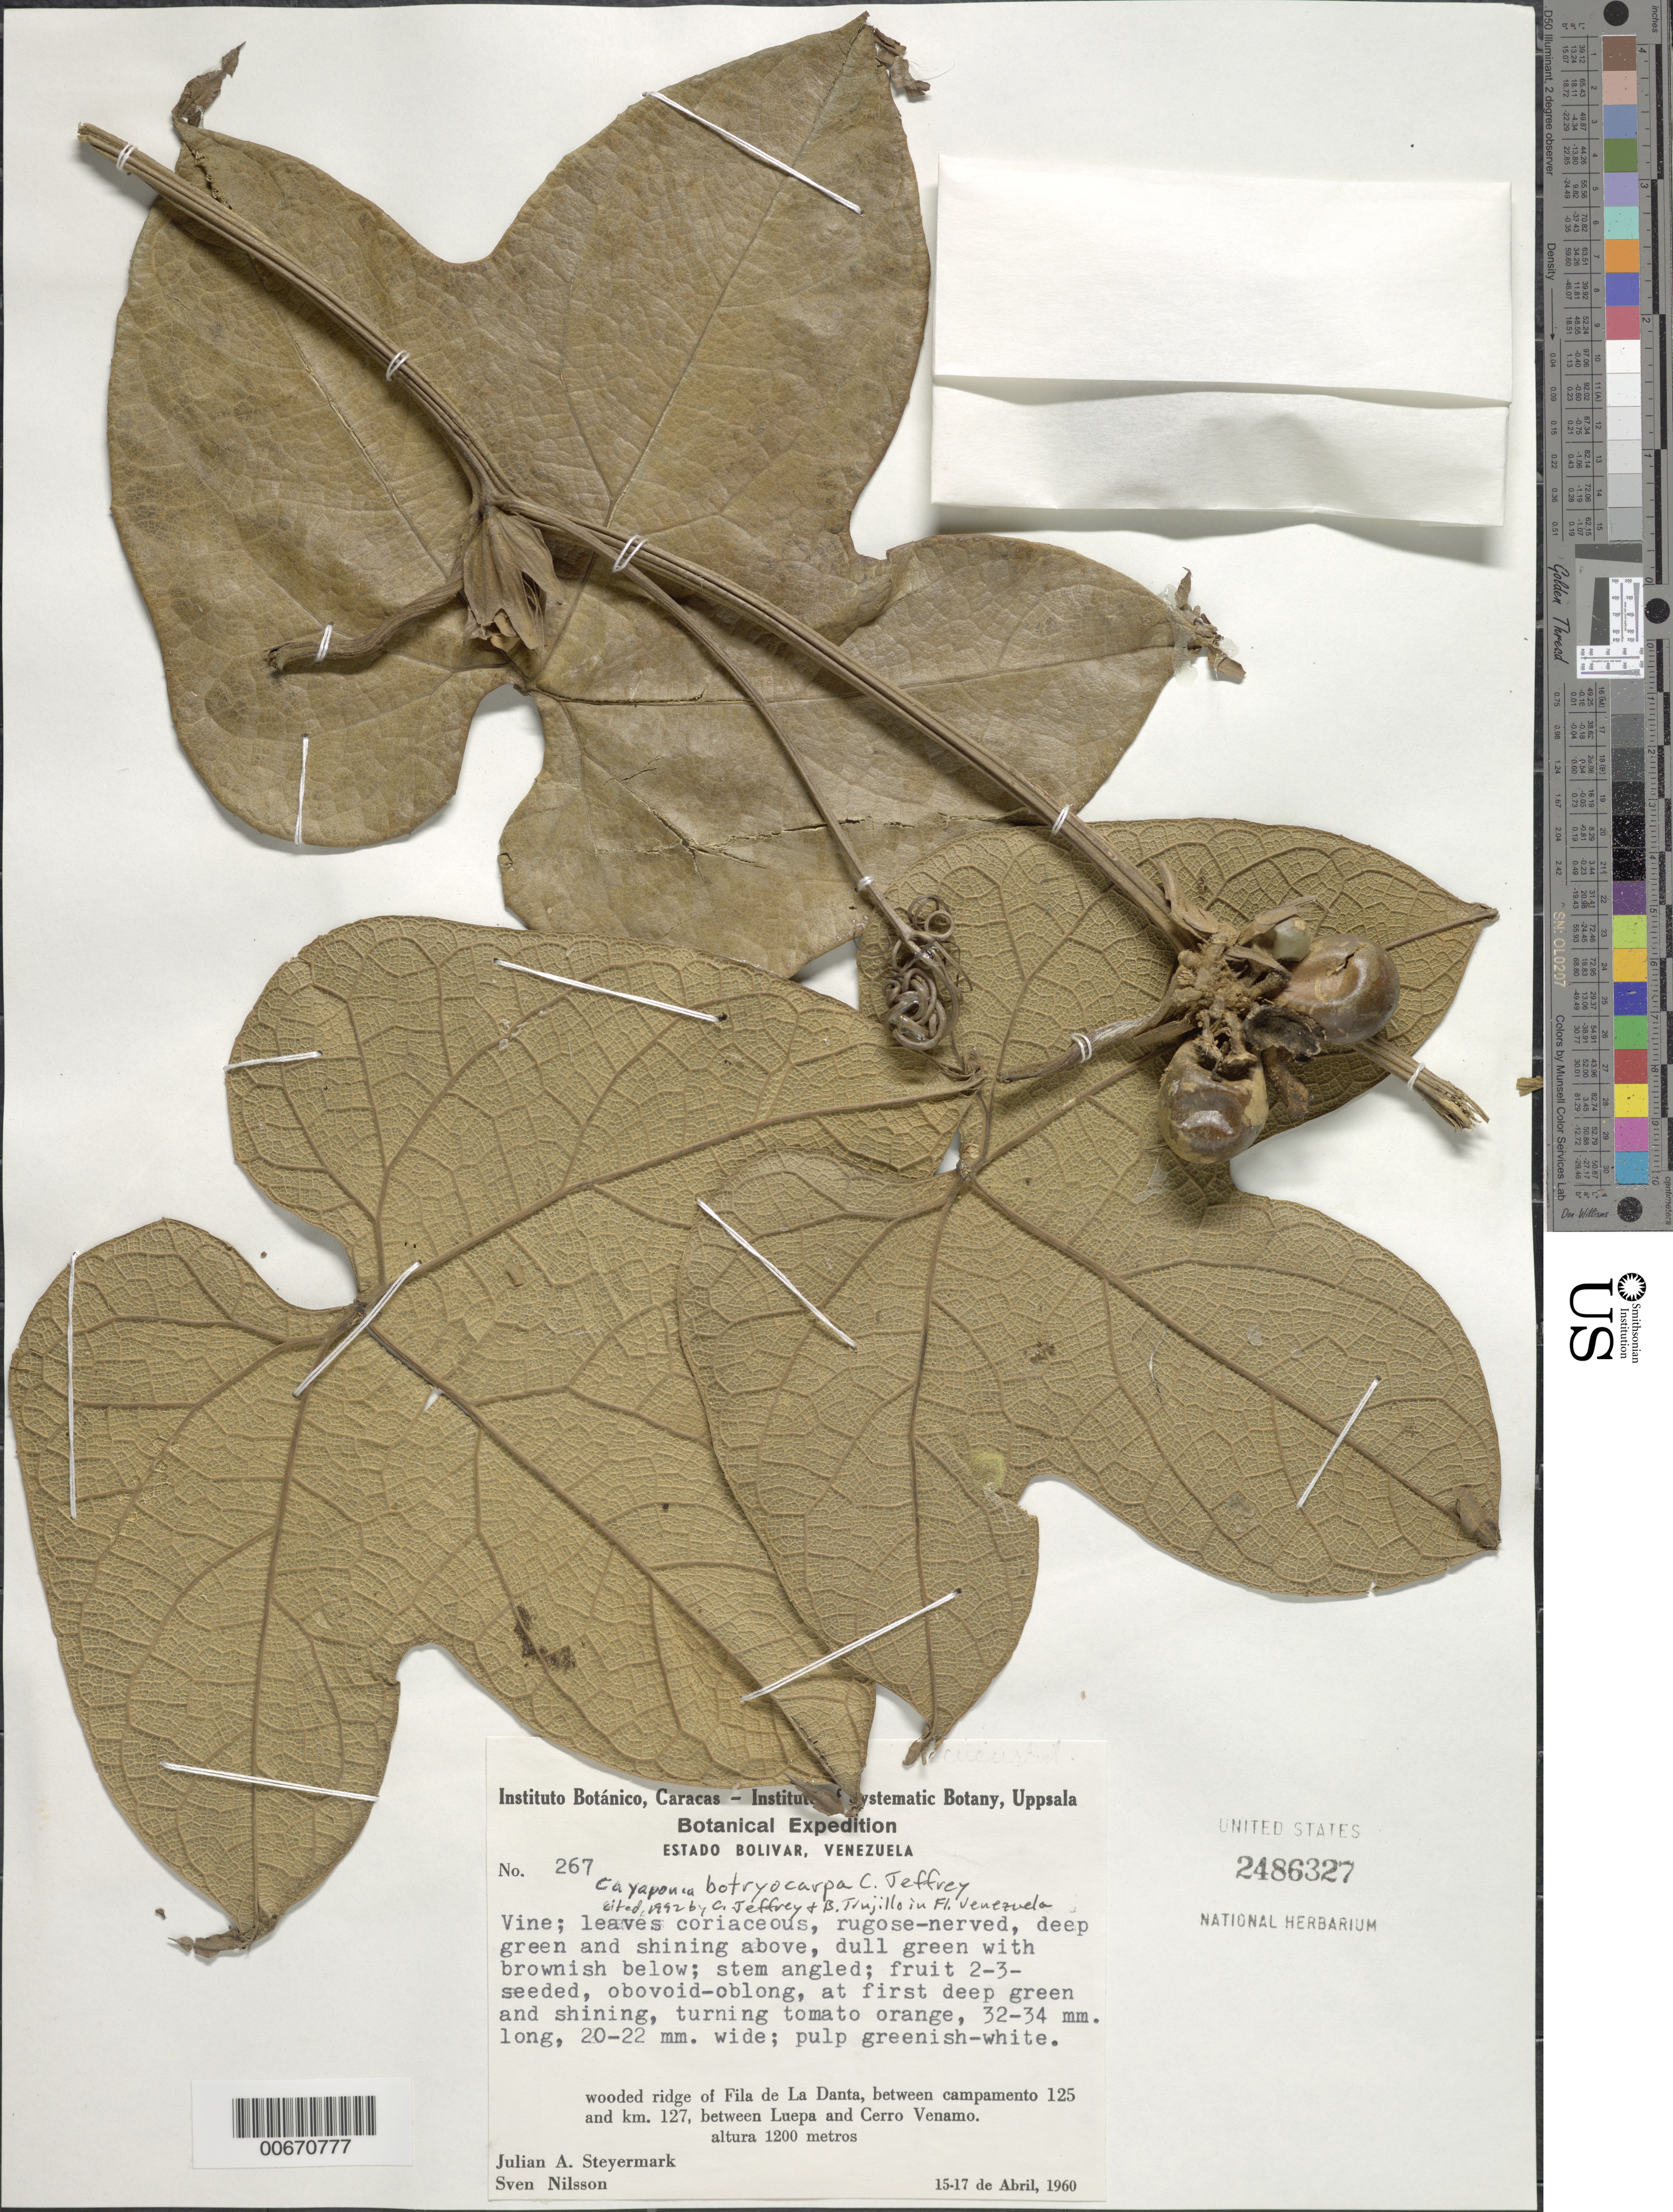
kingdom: Plantae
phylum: Tracheophyta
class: Magnoliopsida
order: Cucurbitales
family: Cucurbitaceae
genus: Cayaponia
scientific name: Cayaponia botryocarpa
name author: C. Jeffrey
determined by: Jeffrey, C.; Trujillo, B.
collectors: J. Steyermark & S. Nilsson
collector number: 60 267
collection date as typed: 15-Apr-60 to 17-Apr-60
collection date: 1960-04-15/1960-04-17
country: Venezuela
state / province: Bolívar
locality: Fila La Danta, following the provisional carretera between campamento 125 and km 127, between Luepa and cerro Venamo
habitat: Wooded ridge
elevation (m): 1200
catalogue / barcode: US 2486327